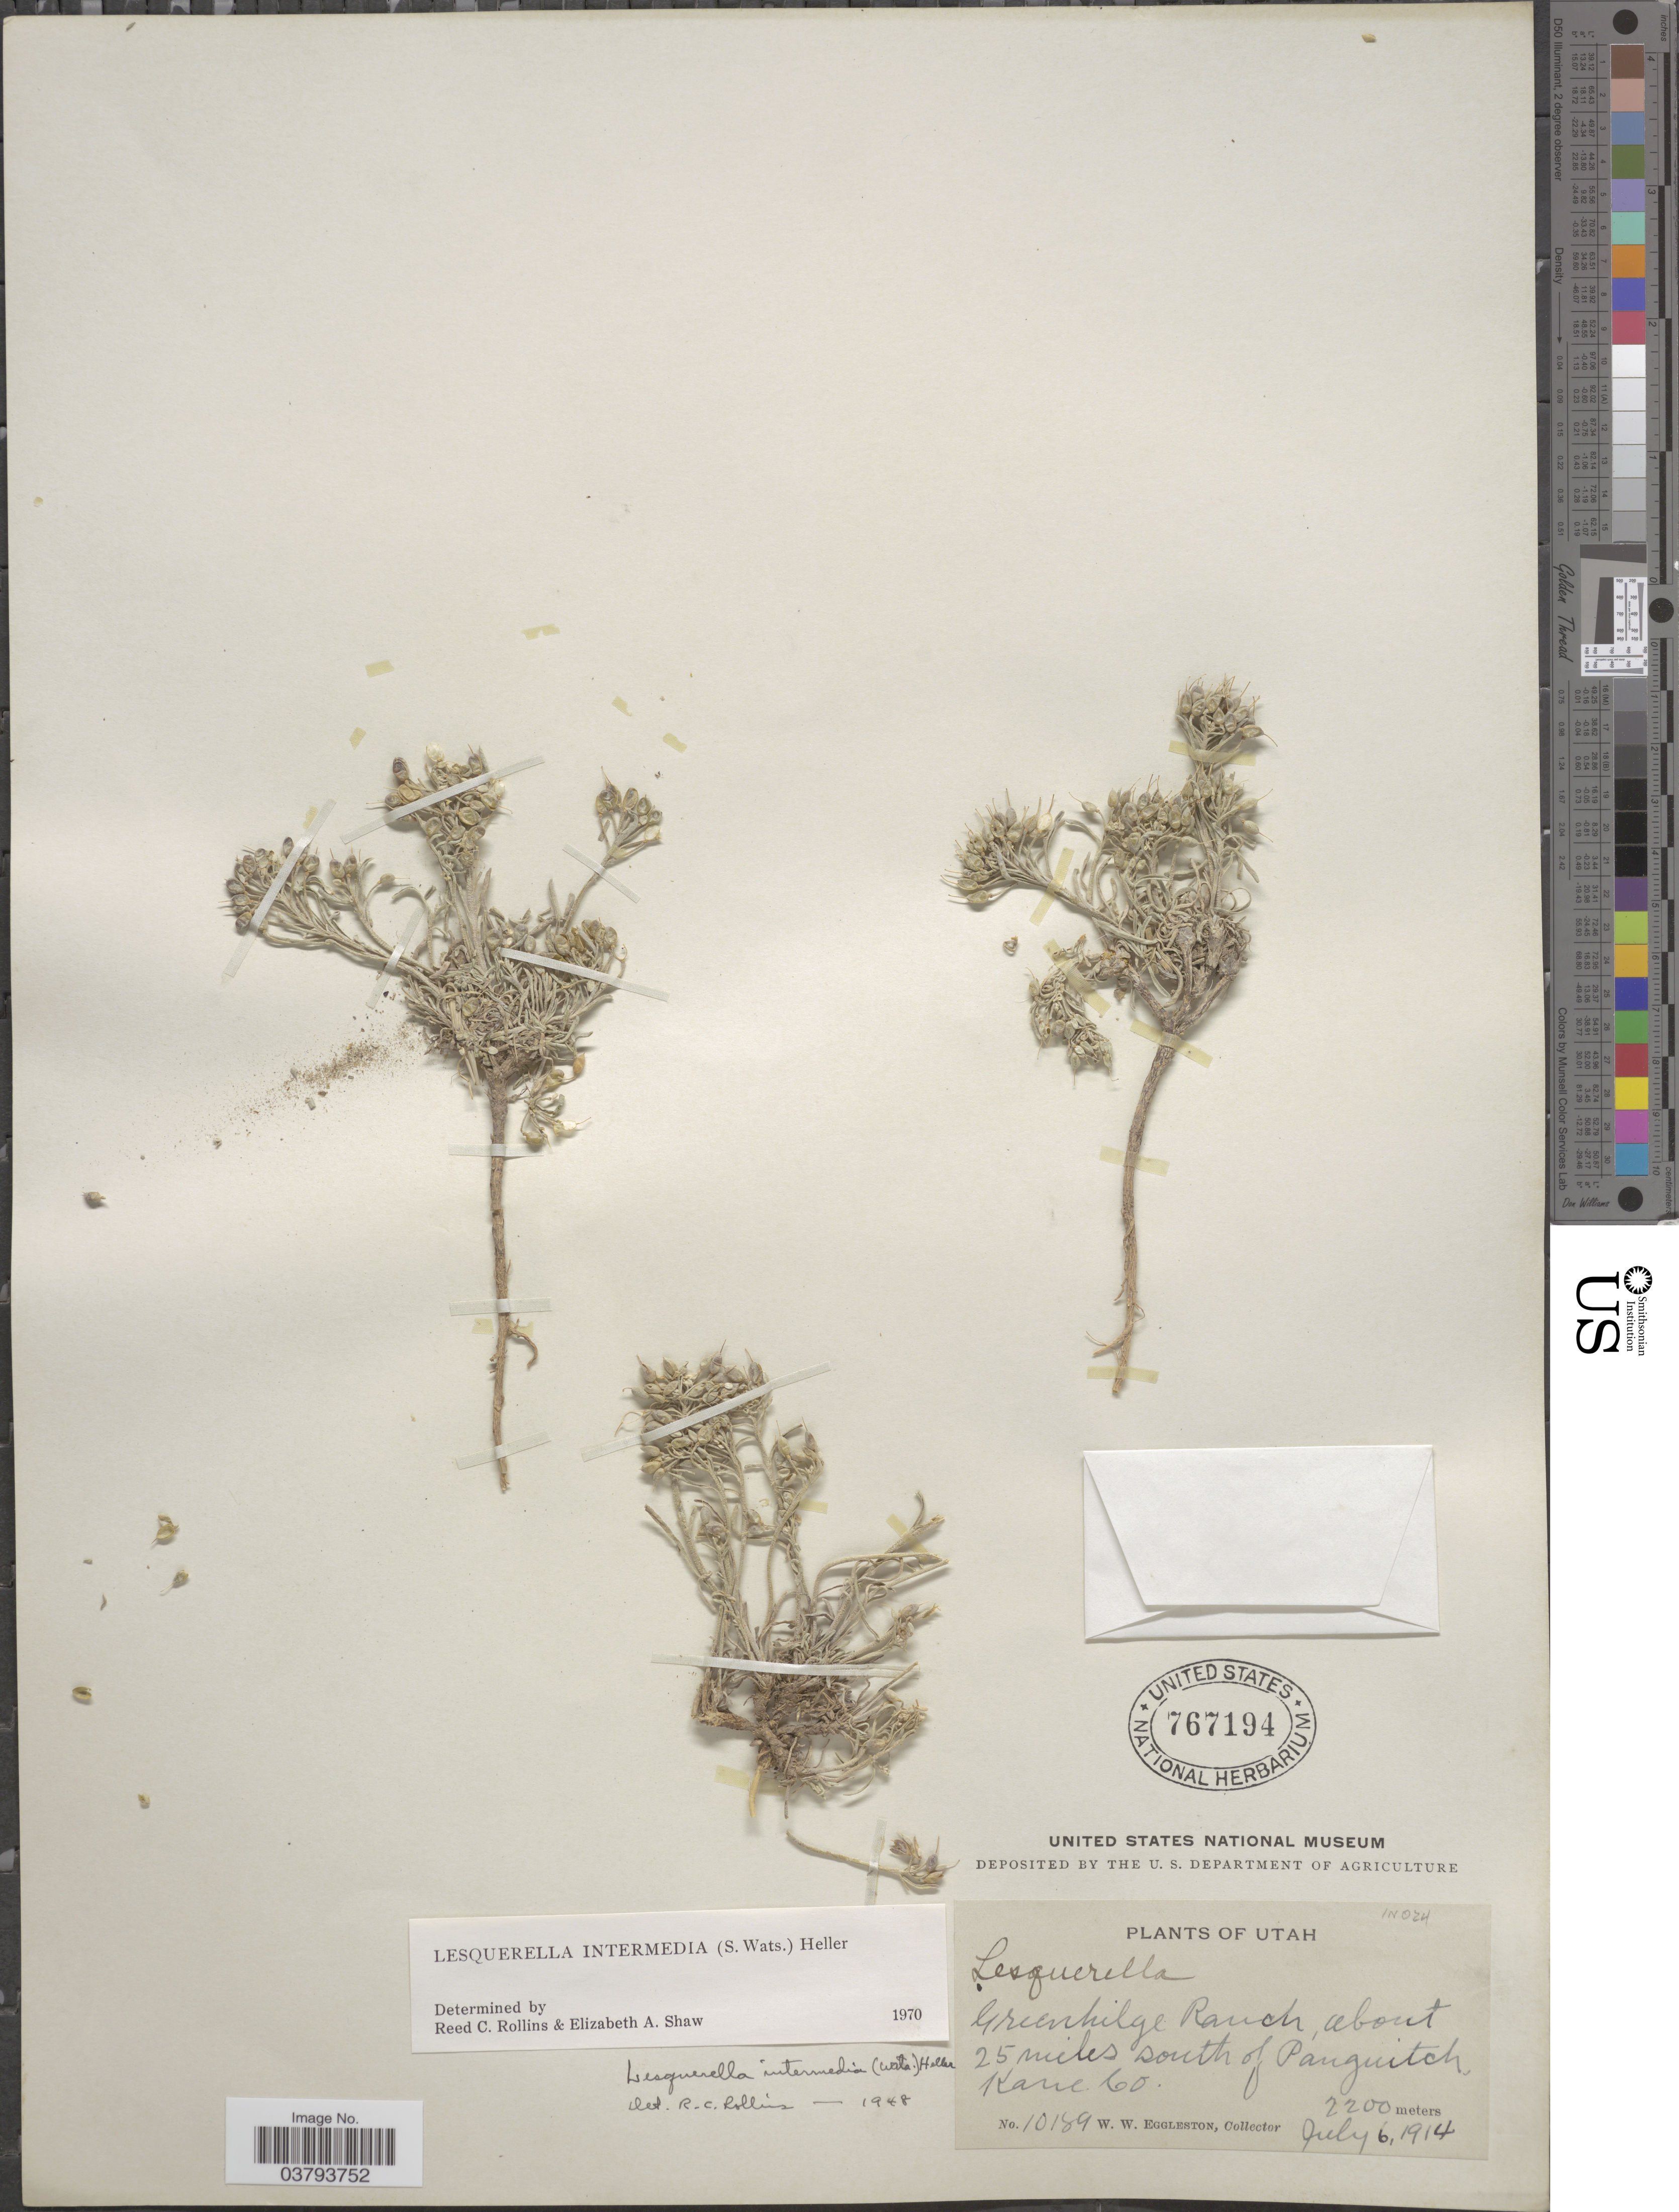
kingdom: Plantae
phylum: Tracheophyta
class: Magnoliopsida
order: Brassicales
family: Brassicaceae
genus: Lesquerella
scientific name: Lesquerella intermedia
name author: (S. Watson) A. Heller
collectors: W. W. Eggleston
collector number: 10189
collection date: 1914-07-06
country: United States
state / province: Utah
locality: Greenhilge Rach, about 25 miles south of Panguitch, Kane Co.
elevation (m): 2200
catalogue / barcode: US 767194